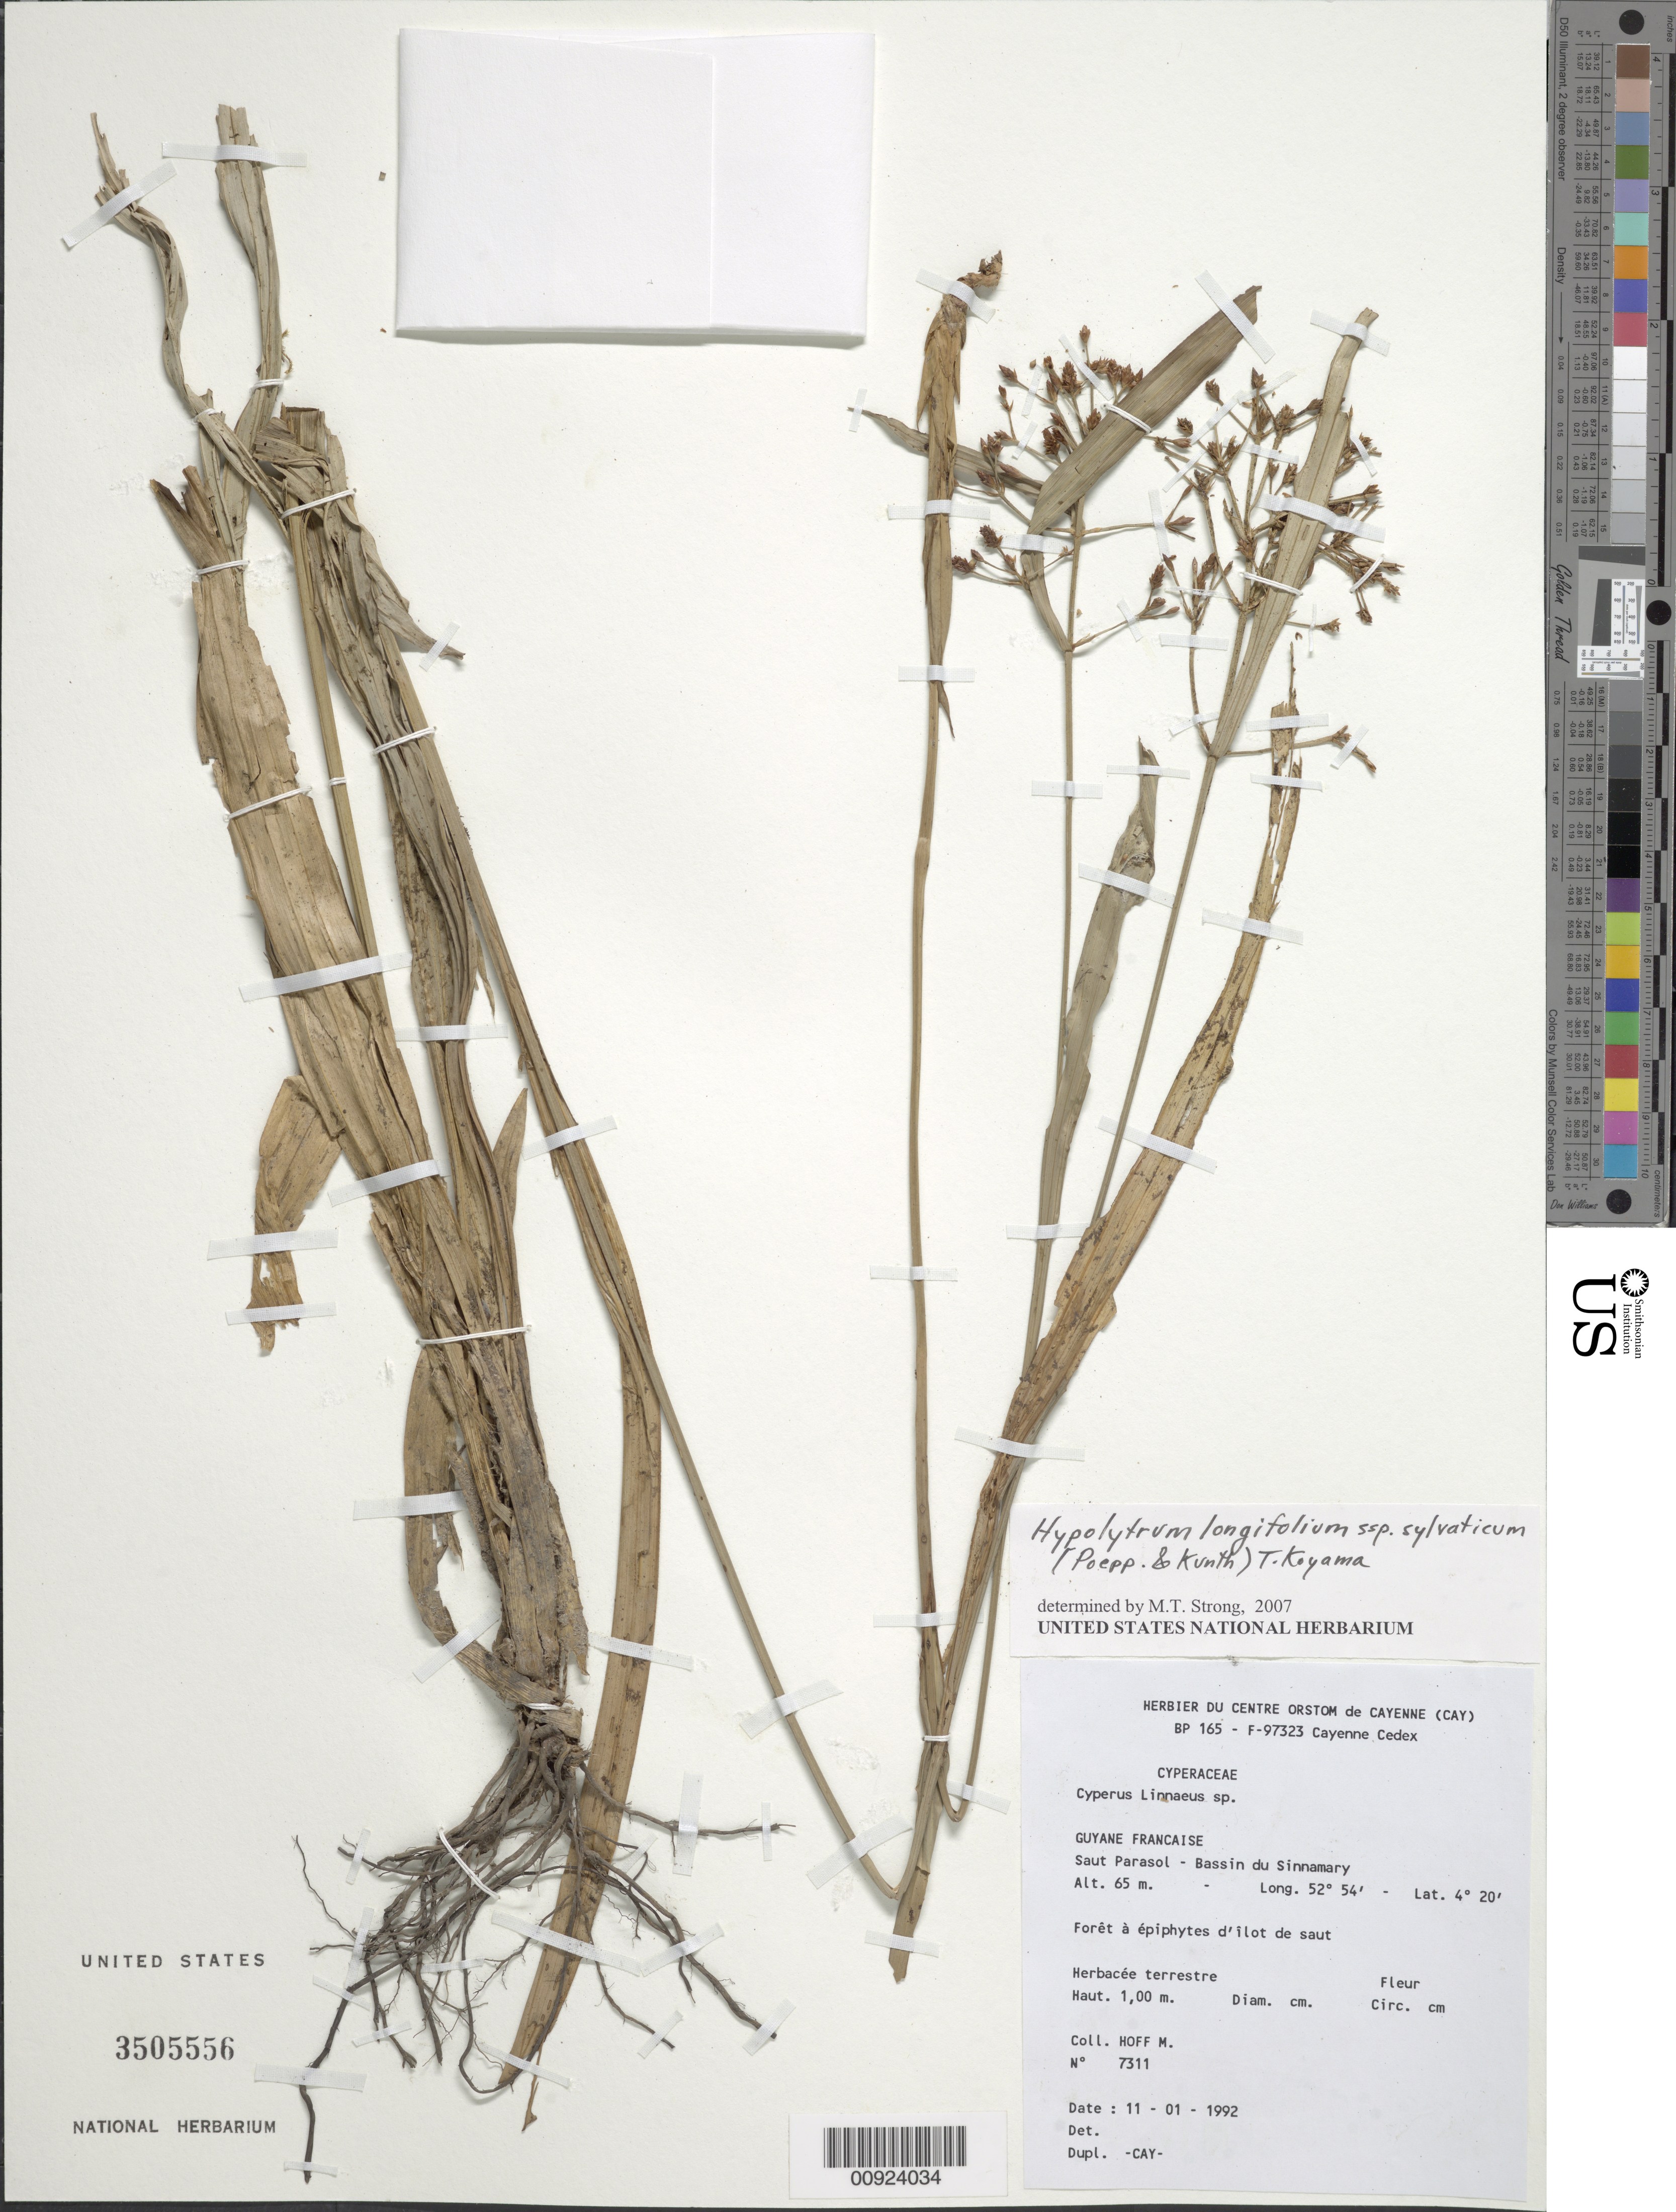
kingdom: Plantae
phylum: Tracheophyta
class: Liliopsida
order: Poales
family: Cyperaceae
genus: Hypolytrum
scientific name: Hypolytrum longifolium subsp. sylvaticum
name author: (Poepp. ex Kunth) T. Koyama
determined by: Strong, M. T., (US), Smithsonian Institution - National Museum of Natural History (UNITED STATES)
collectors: M. Hoff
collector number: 7311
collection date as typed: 11-Jan-92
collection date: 1992-01-11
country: French Guiana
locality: Saut Parasol, Bassin du Sinnamary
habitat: Foret a epiphytes d'ilot de saut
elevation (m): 65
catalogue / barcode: US 3505556